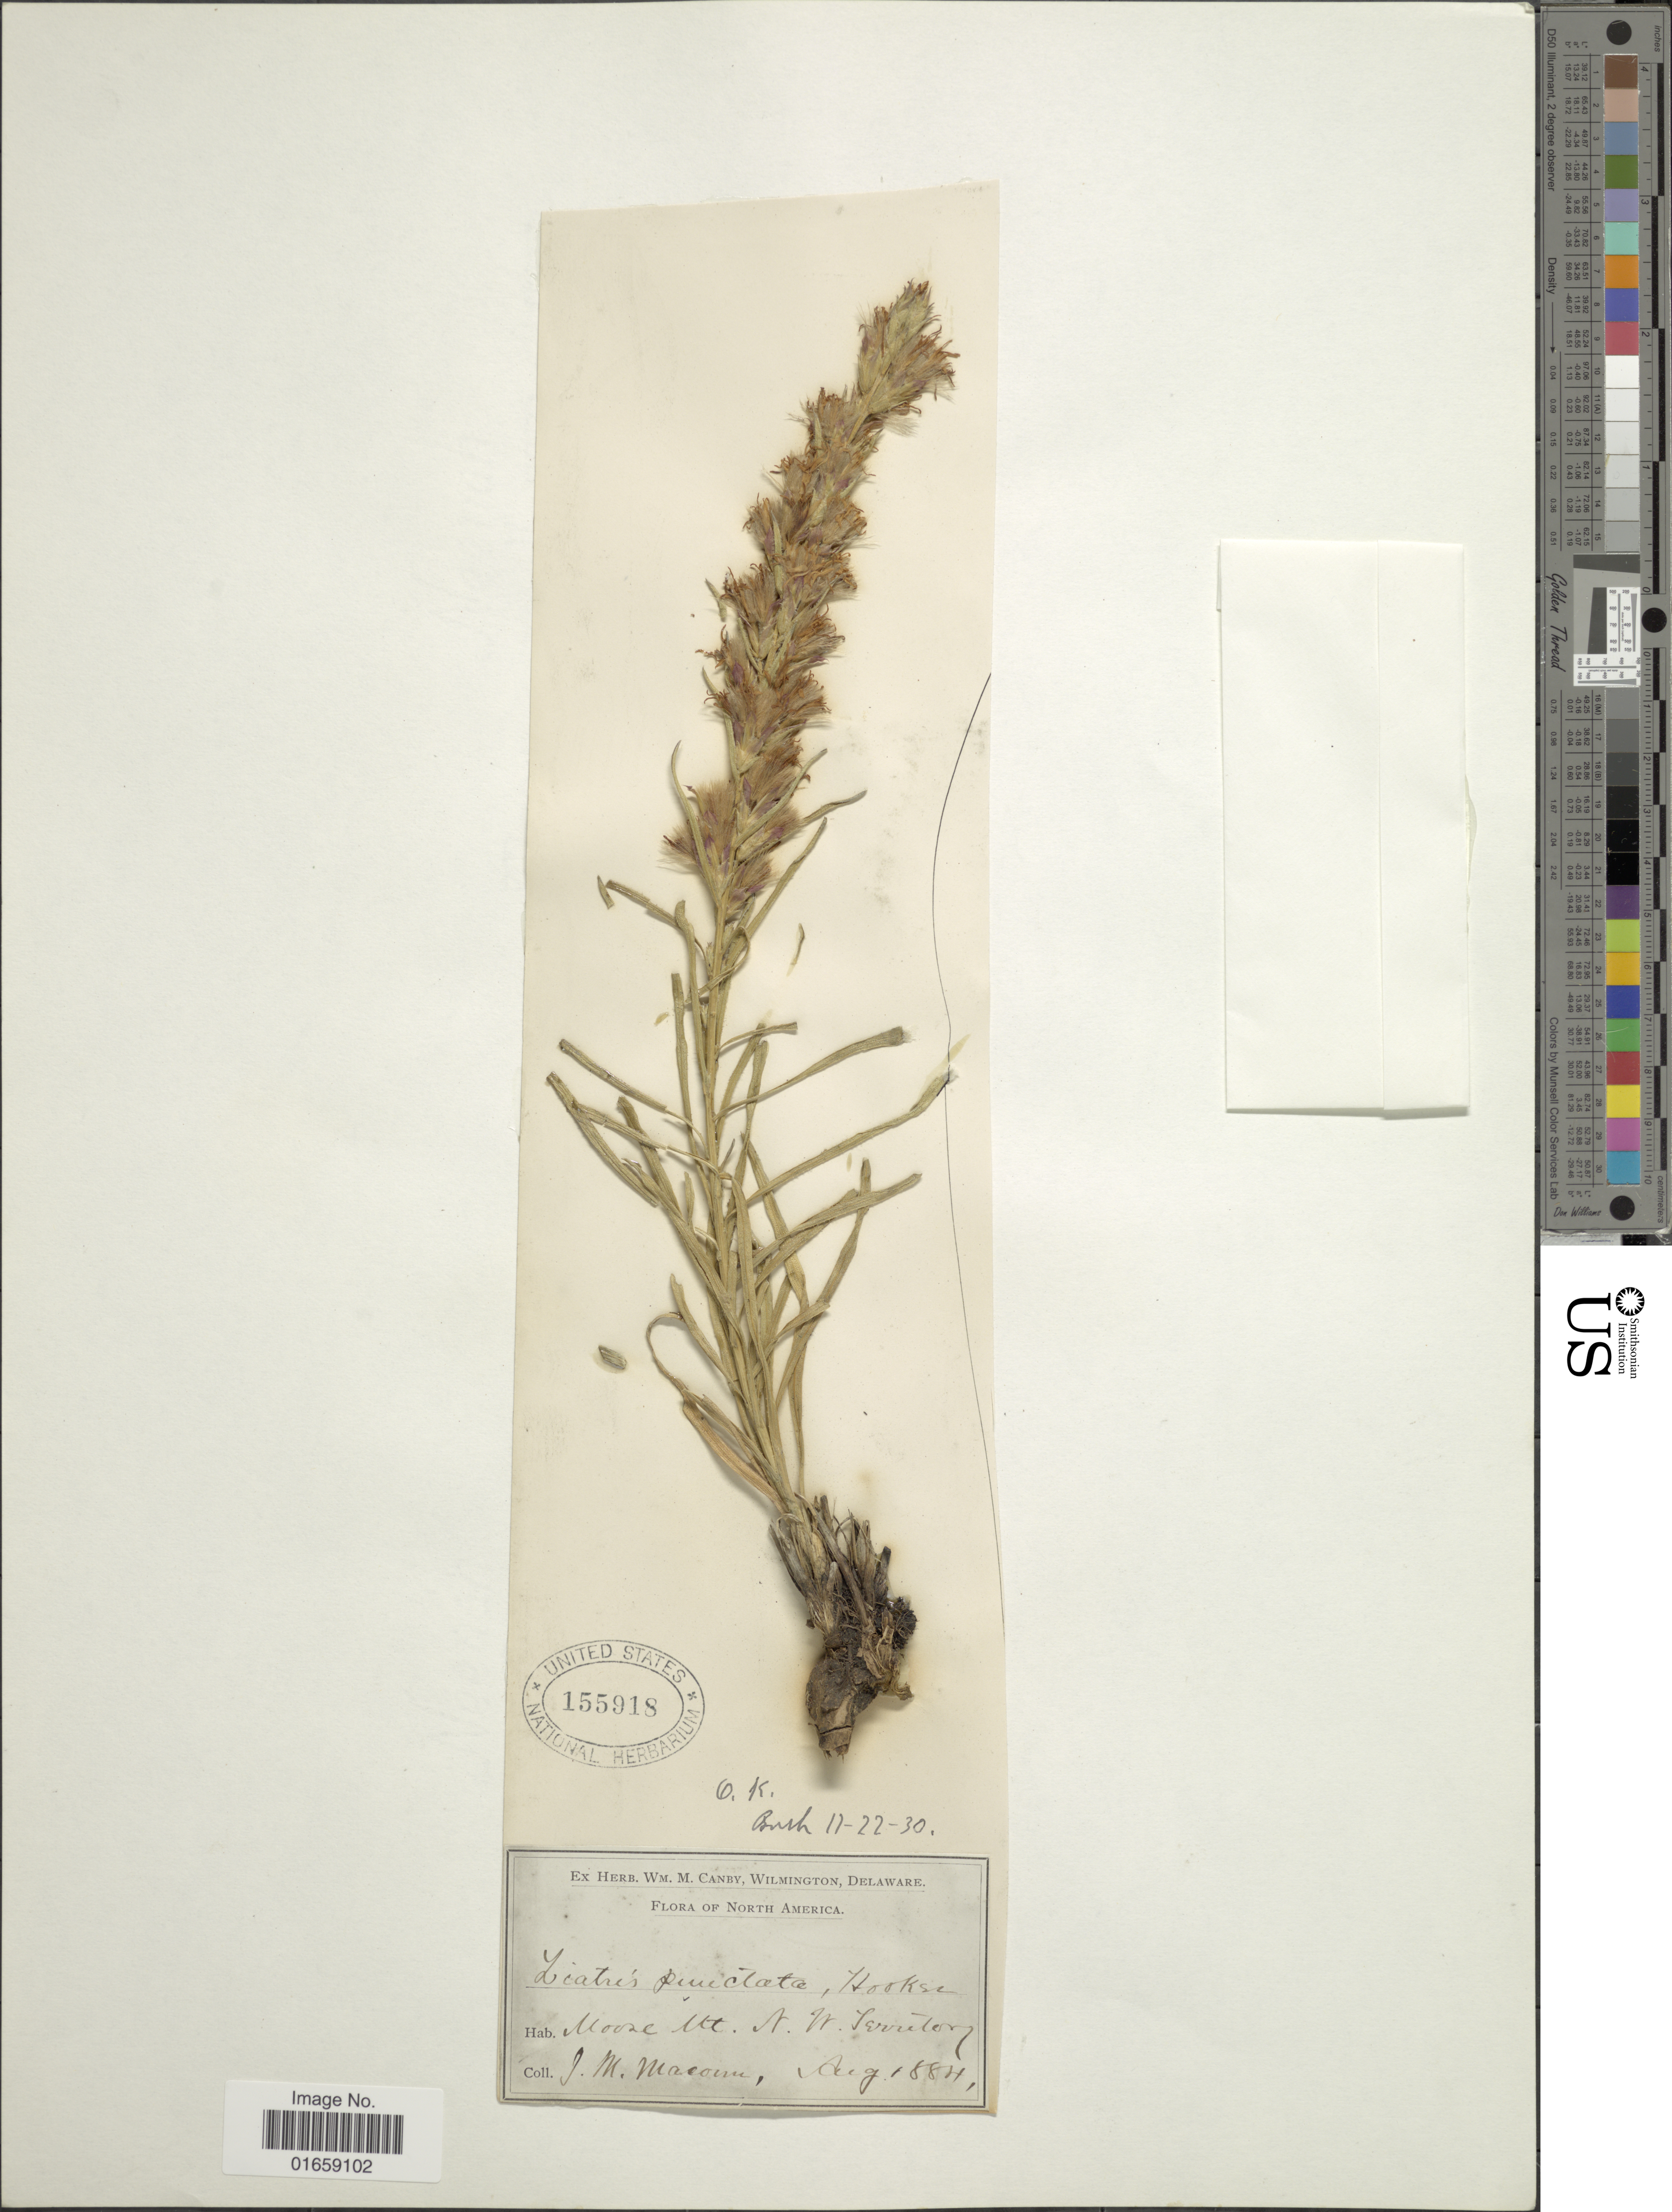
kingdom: Plantae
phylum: Tracheophyta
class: Magnoliopsida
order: Asterales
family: Asteraceae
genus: Liatris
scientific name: Liatris punctata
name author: Hook.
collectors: J. M. Macoun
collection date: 1884-08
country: Canada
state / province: Alberta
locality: Moose Mt., N.W. territotry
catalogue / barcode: US 155918